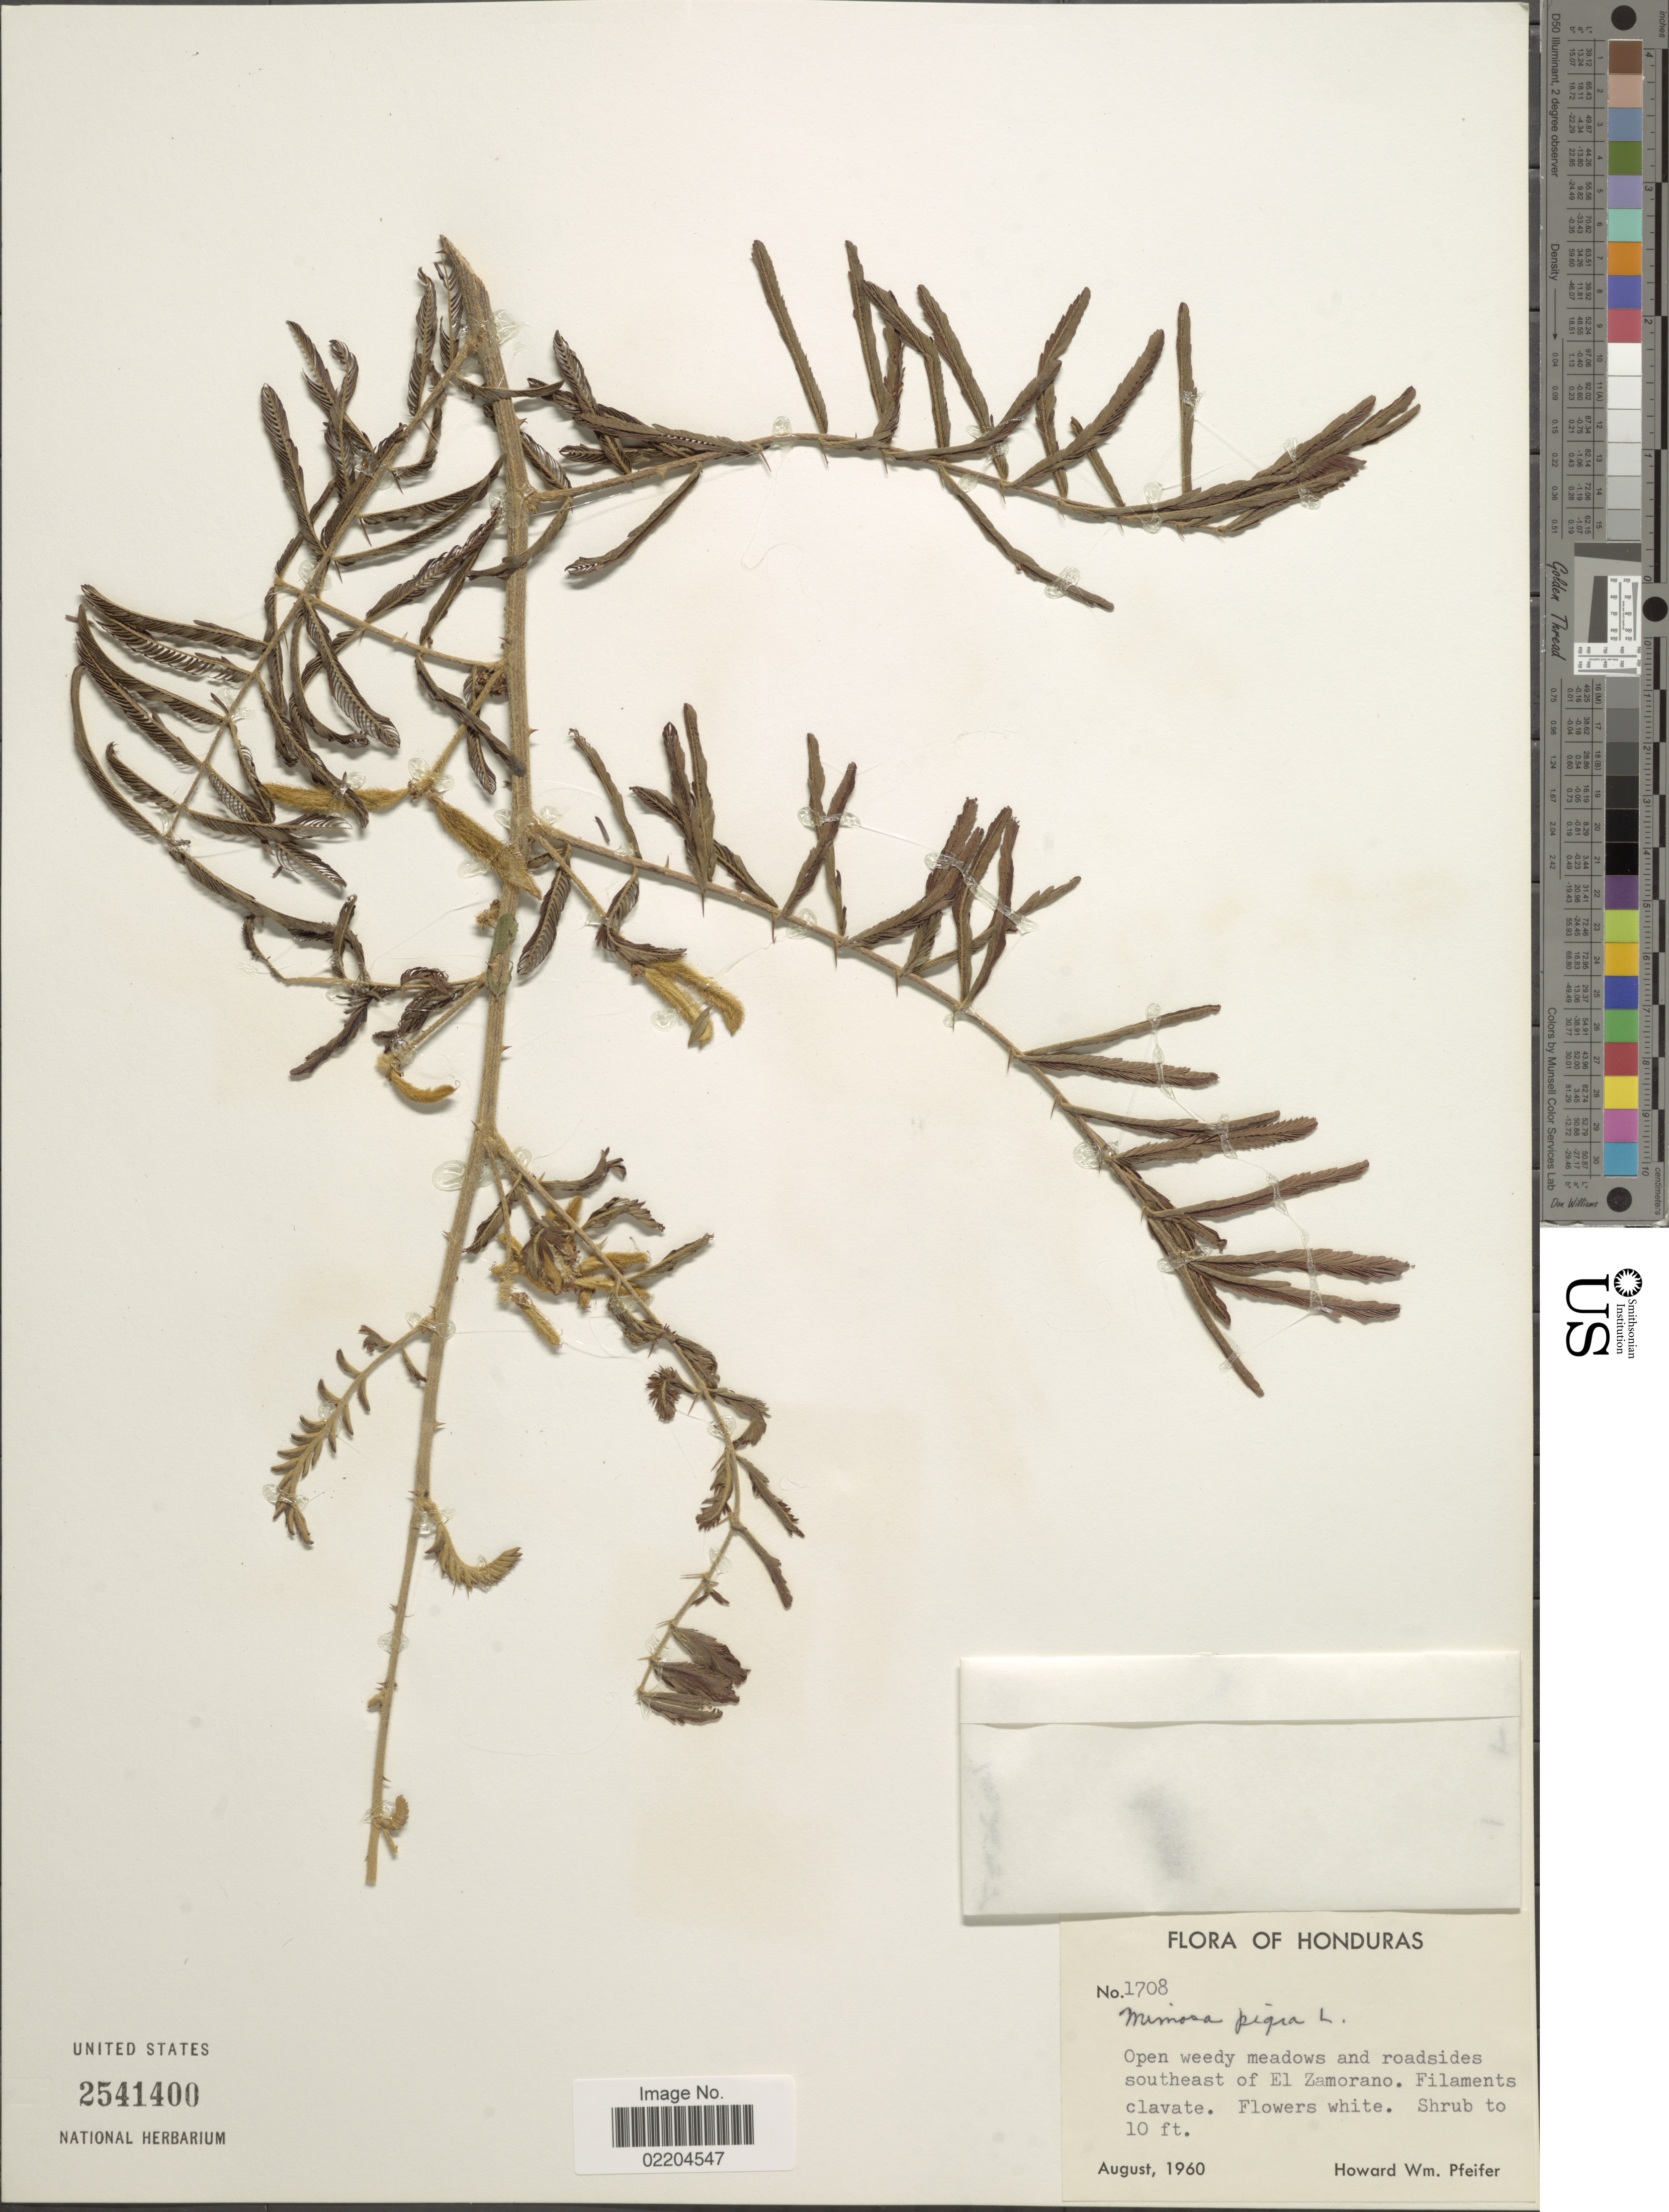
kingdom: Plantae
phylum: Tracheophyta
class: Magnoliopsida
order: Fabales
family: Fabaceae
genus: Mimosa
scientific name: Mimosa pigra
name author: L.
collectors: H. W. Pfeifer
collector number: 1708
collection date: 1960-08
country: Honduras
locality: Roadsides southeast of El Zamorano. Filamentes clavate.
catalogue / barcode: US 2541400